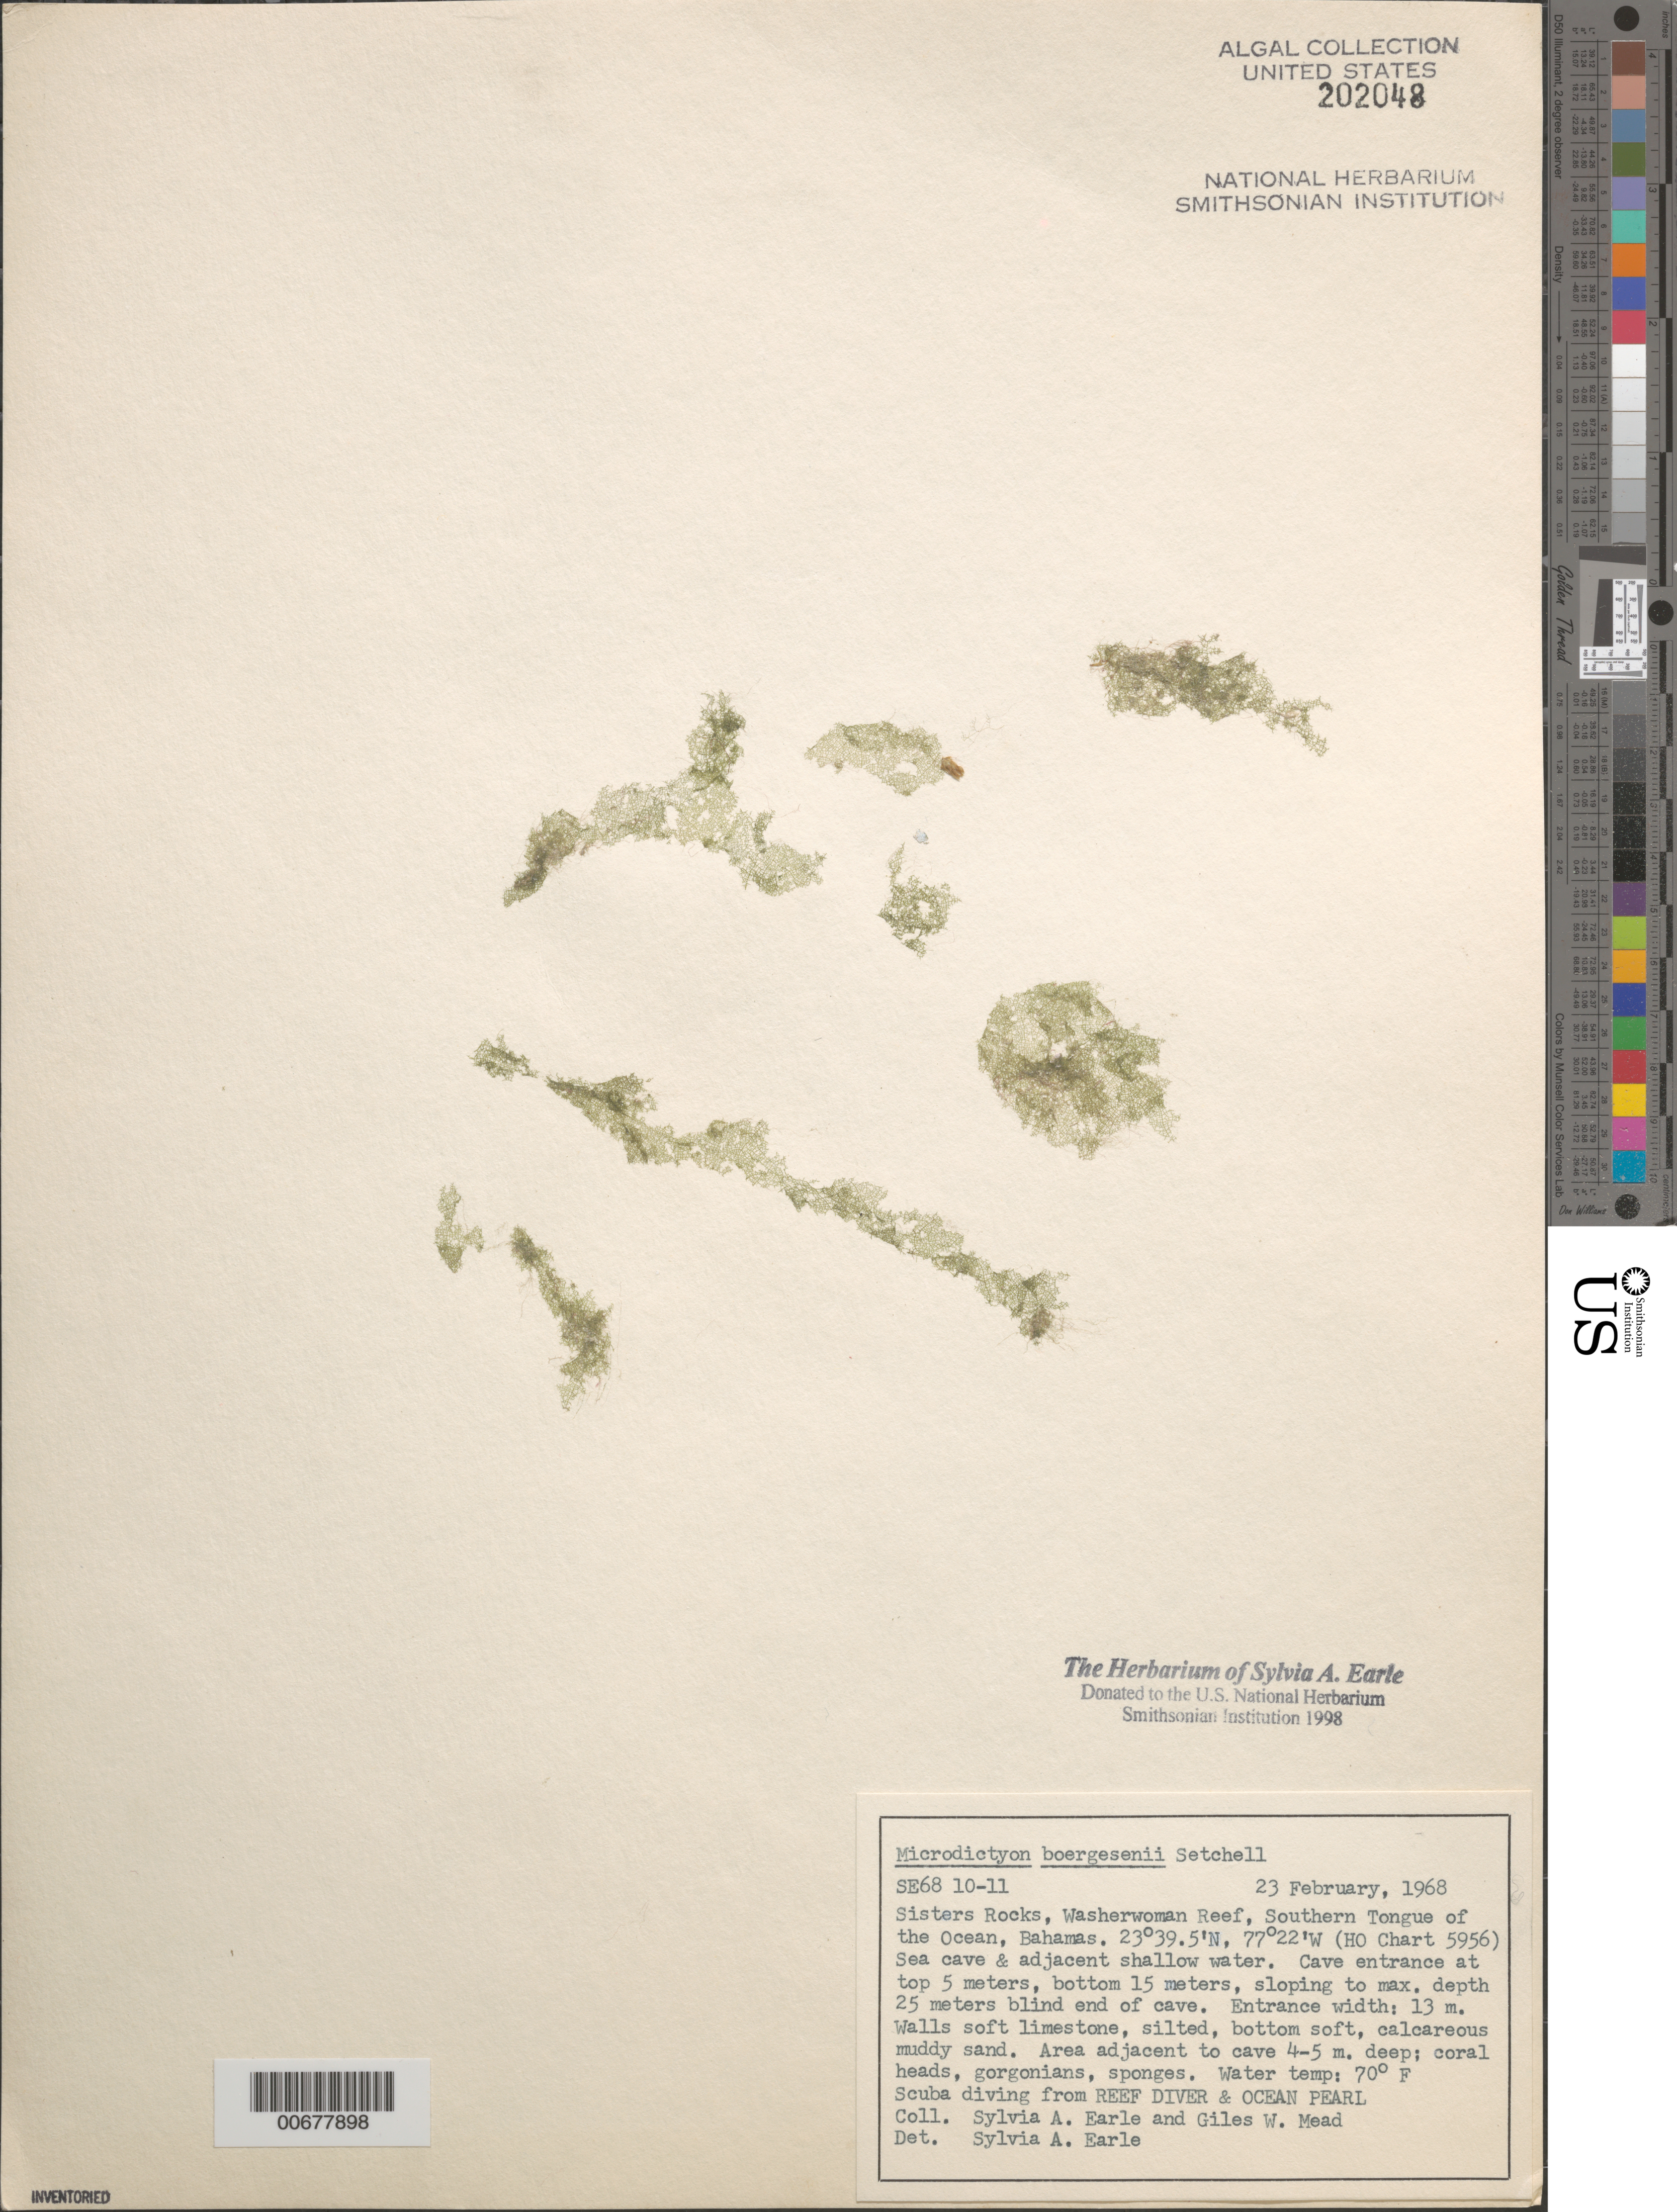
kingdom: Plantae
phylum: Chlorophyta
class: Ulvophyceae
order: Cladophorales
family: Anadyomenaceae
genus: Microdictyon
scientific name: Microdictyon boergesenii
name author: Setch.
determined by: Earle, S. A.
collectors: S. A. Earle & G. W. Mead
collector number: SE 6810-11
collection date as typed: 23 Feb 1968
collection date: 1968-02-23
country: Bahamas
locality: Sisters Rocks, Washerwoman Reef, Southern Tongue of the Ocean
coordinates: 23 39.5' N, 77 22' W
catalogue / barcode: US 202048